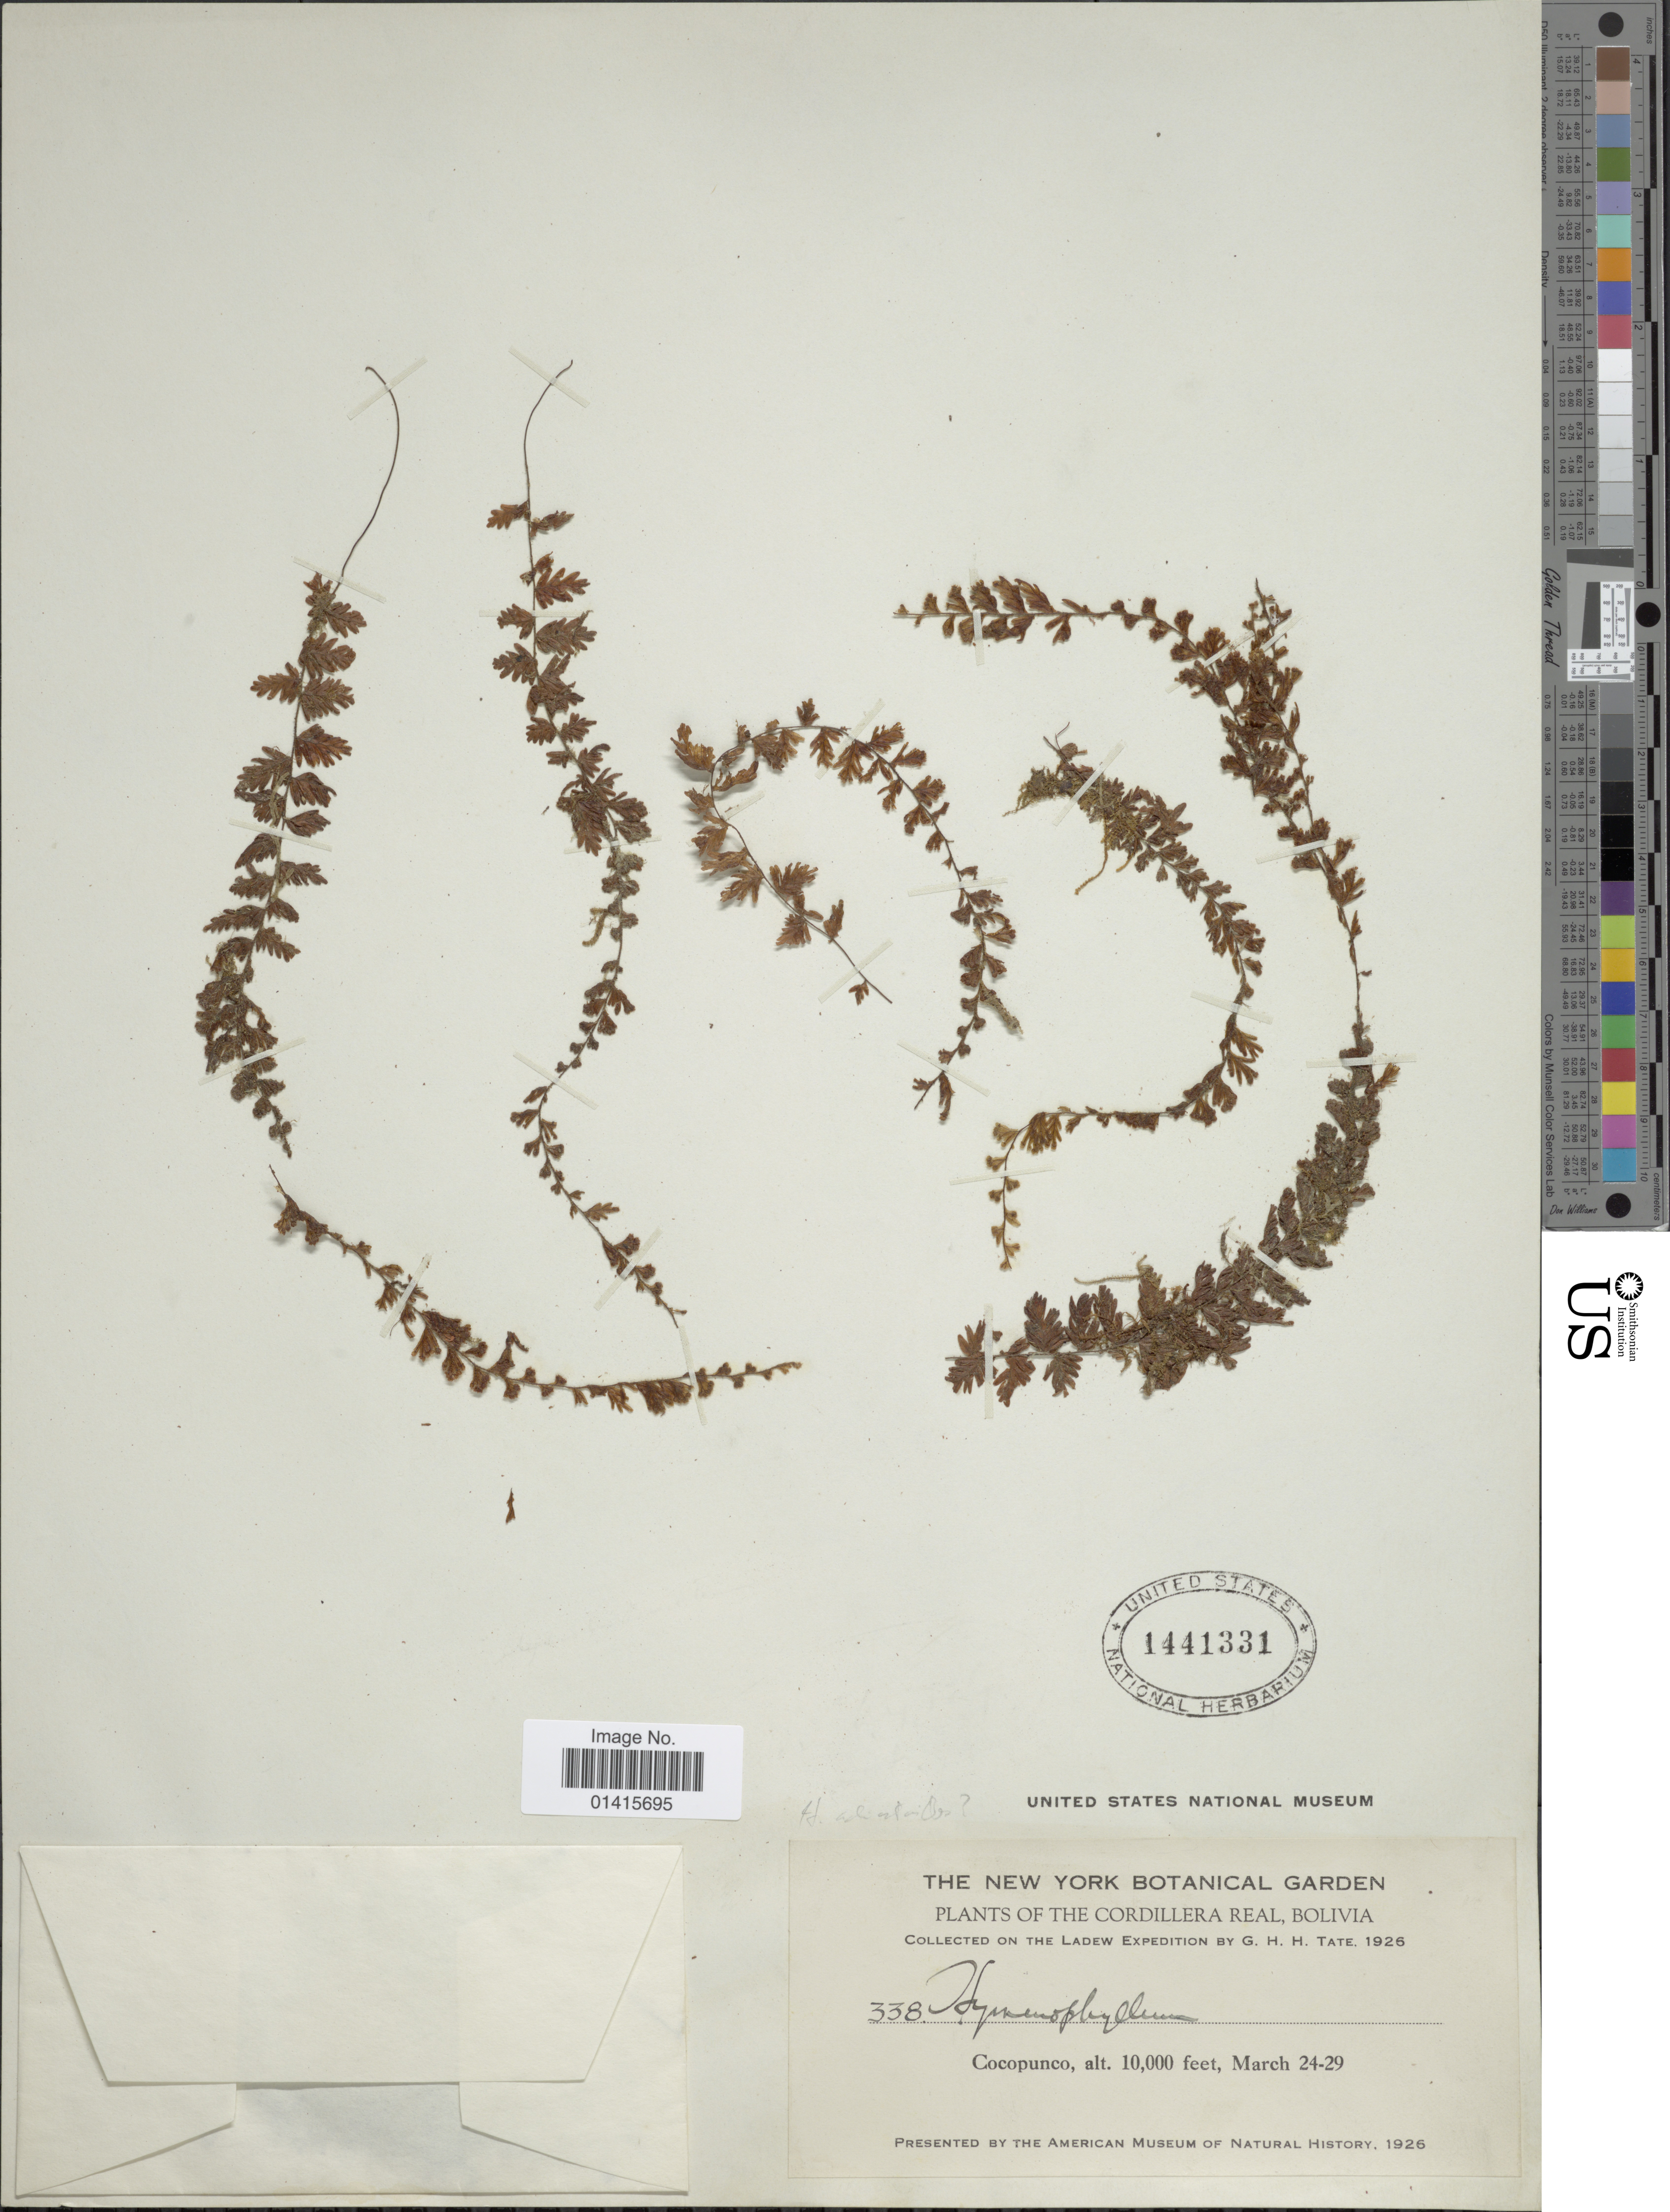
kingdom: Plantae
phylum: Tracheophyta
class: Polypodiopsida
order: Hymenophyllales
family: Hymenophyllaceae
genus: Hymenophyllum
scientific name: Hymenophyllum adiantoides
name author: Bosch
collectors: G. Tate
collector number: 338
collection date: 1926-03-24/1926-03-29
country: Bolivia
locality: Cordillera Real, Cocopunco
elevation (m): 3048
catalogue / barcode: US 1441331